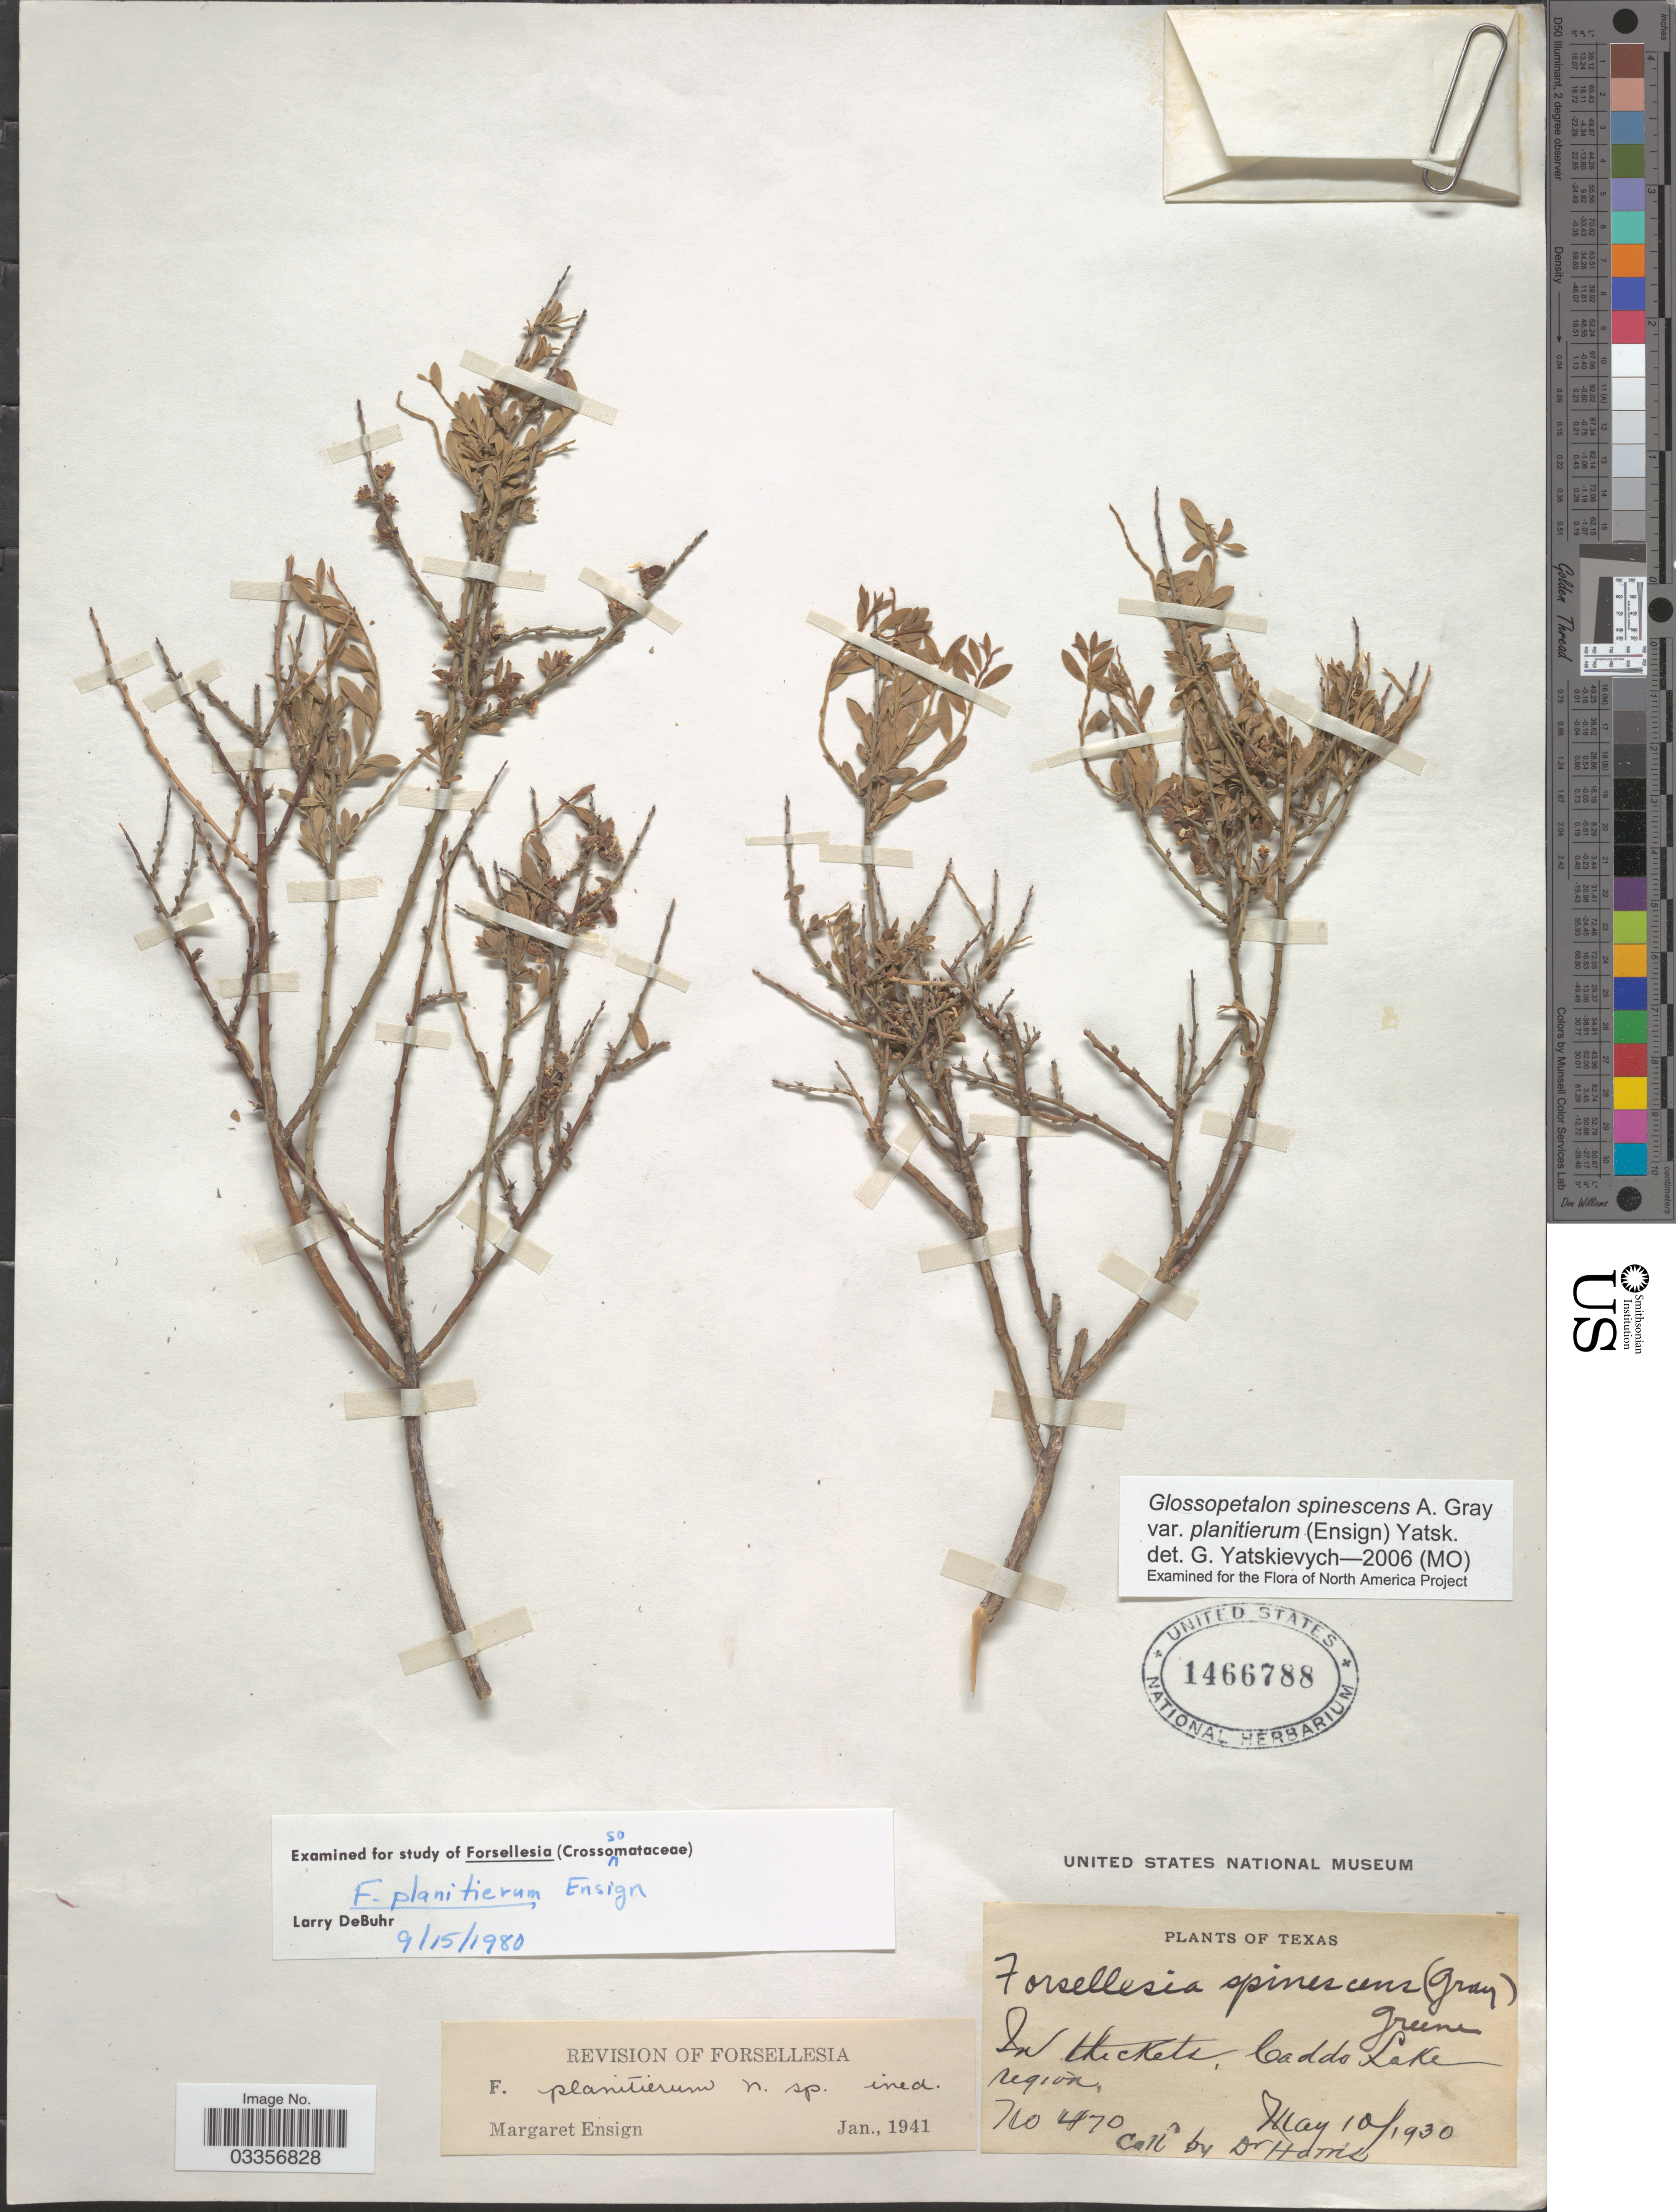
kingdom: Plantae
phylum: Tracheophyta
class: Magnoliopsida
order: Crossosomatales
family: Crossosomataceae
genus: Glossopetalon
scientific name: Glossopetalon spinescens var. planitierum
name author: (Ensign) Yatsk.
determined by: Yatskievych, G.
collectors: Harris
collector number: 470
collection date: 1930-05-01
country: United States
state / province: Texas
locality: Caddo Lake region.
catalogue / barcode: US 1466788